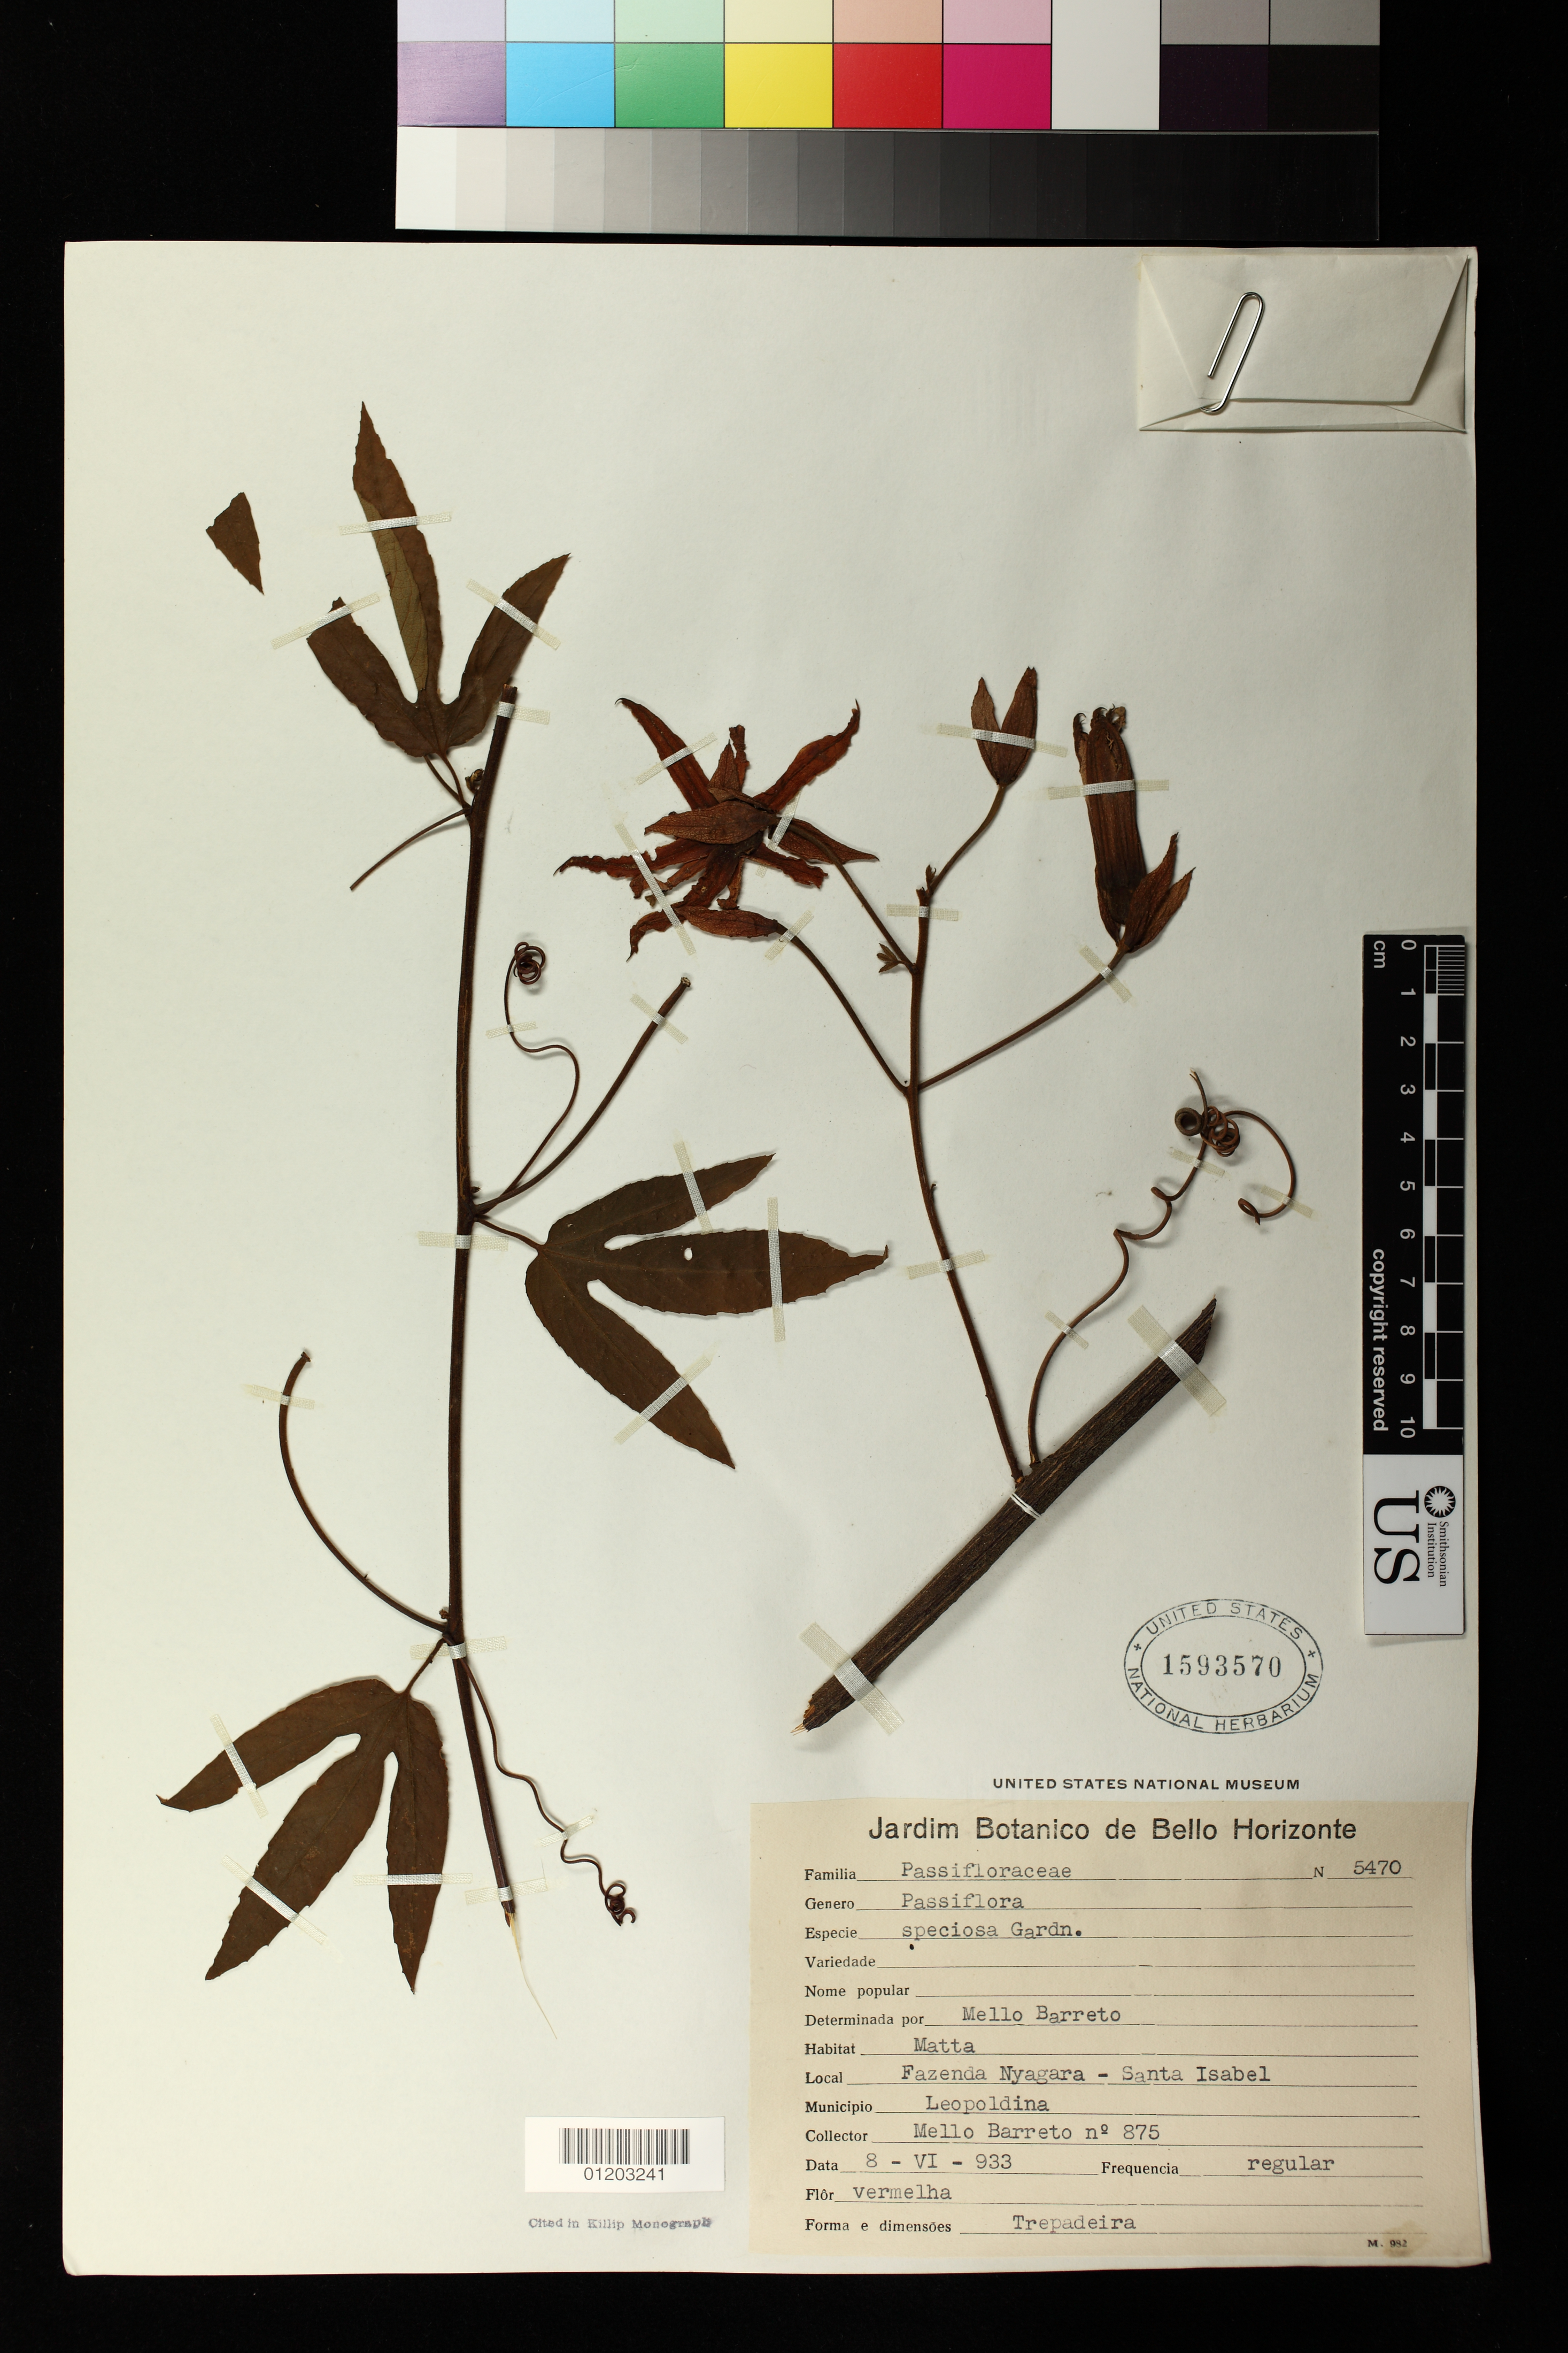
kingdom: Plantae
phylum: Tracheophyta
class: Magnoliopsida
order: Malpighiales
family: Passifloraceae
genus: Passiflora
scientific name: Passiflora speciosa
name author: Gardner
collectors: -. Mello Barreto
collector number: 875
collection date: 1933-06-08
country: Brazil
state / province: Minas Gerais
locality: Fazenda Nyagara - Santa Isabel, Leopoldina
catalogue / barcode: US 1593570